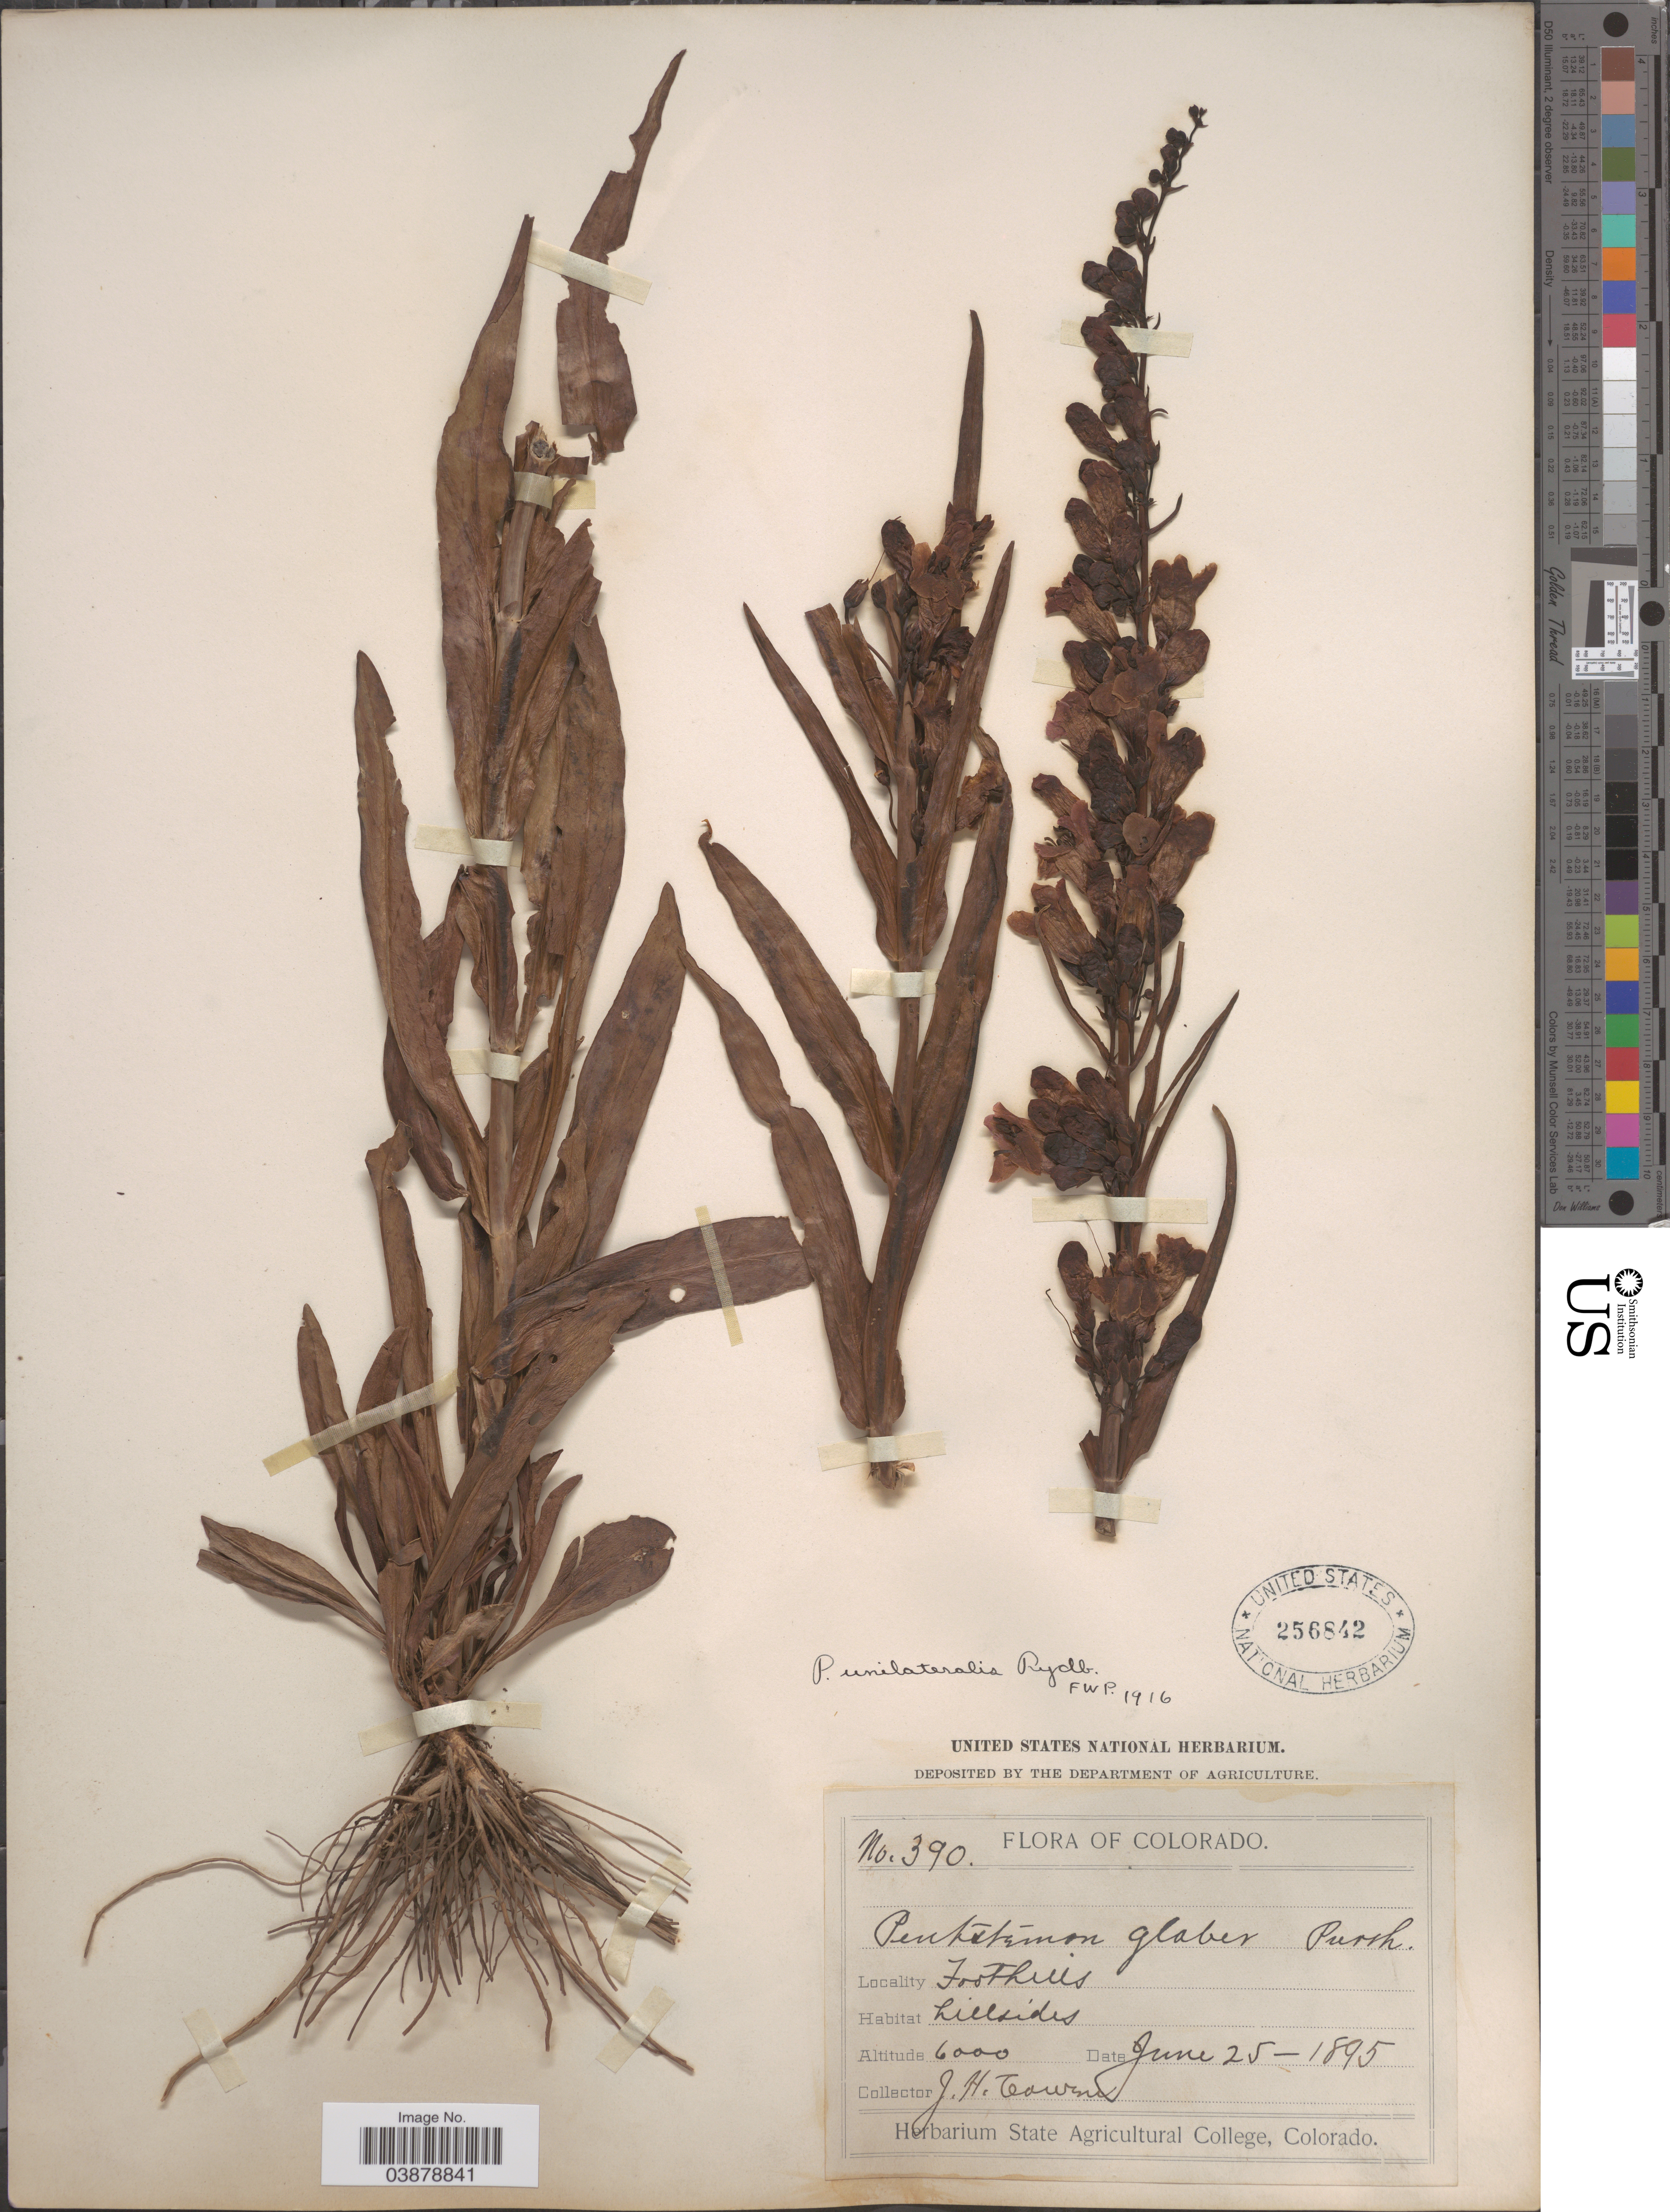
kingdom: Plantae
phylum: Tracheophyta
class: Magnoliopsida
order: Lamiales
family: Plantaginaceae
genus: Penstemon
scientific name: Penstemon unilateralis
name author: Rydb.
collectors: J. H. Cowen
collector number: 390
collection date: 1895-06-25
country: United States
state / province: Colorado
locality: Foothills.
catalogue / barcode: US 256842